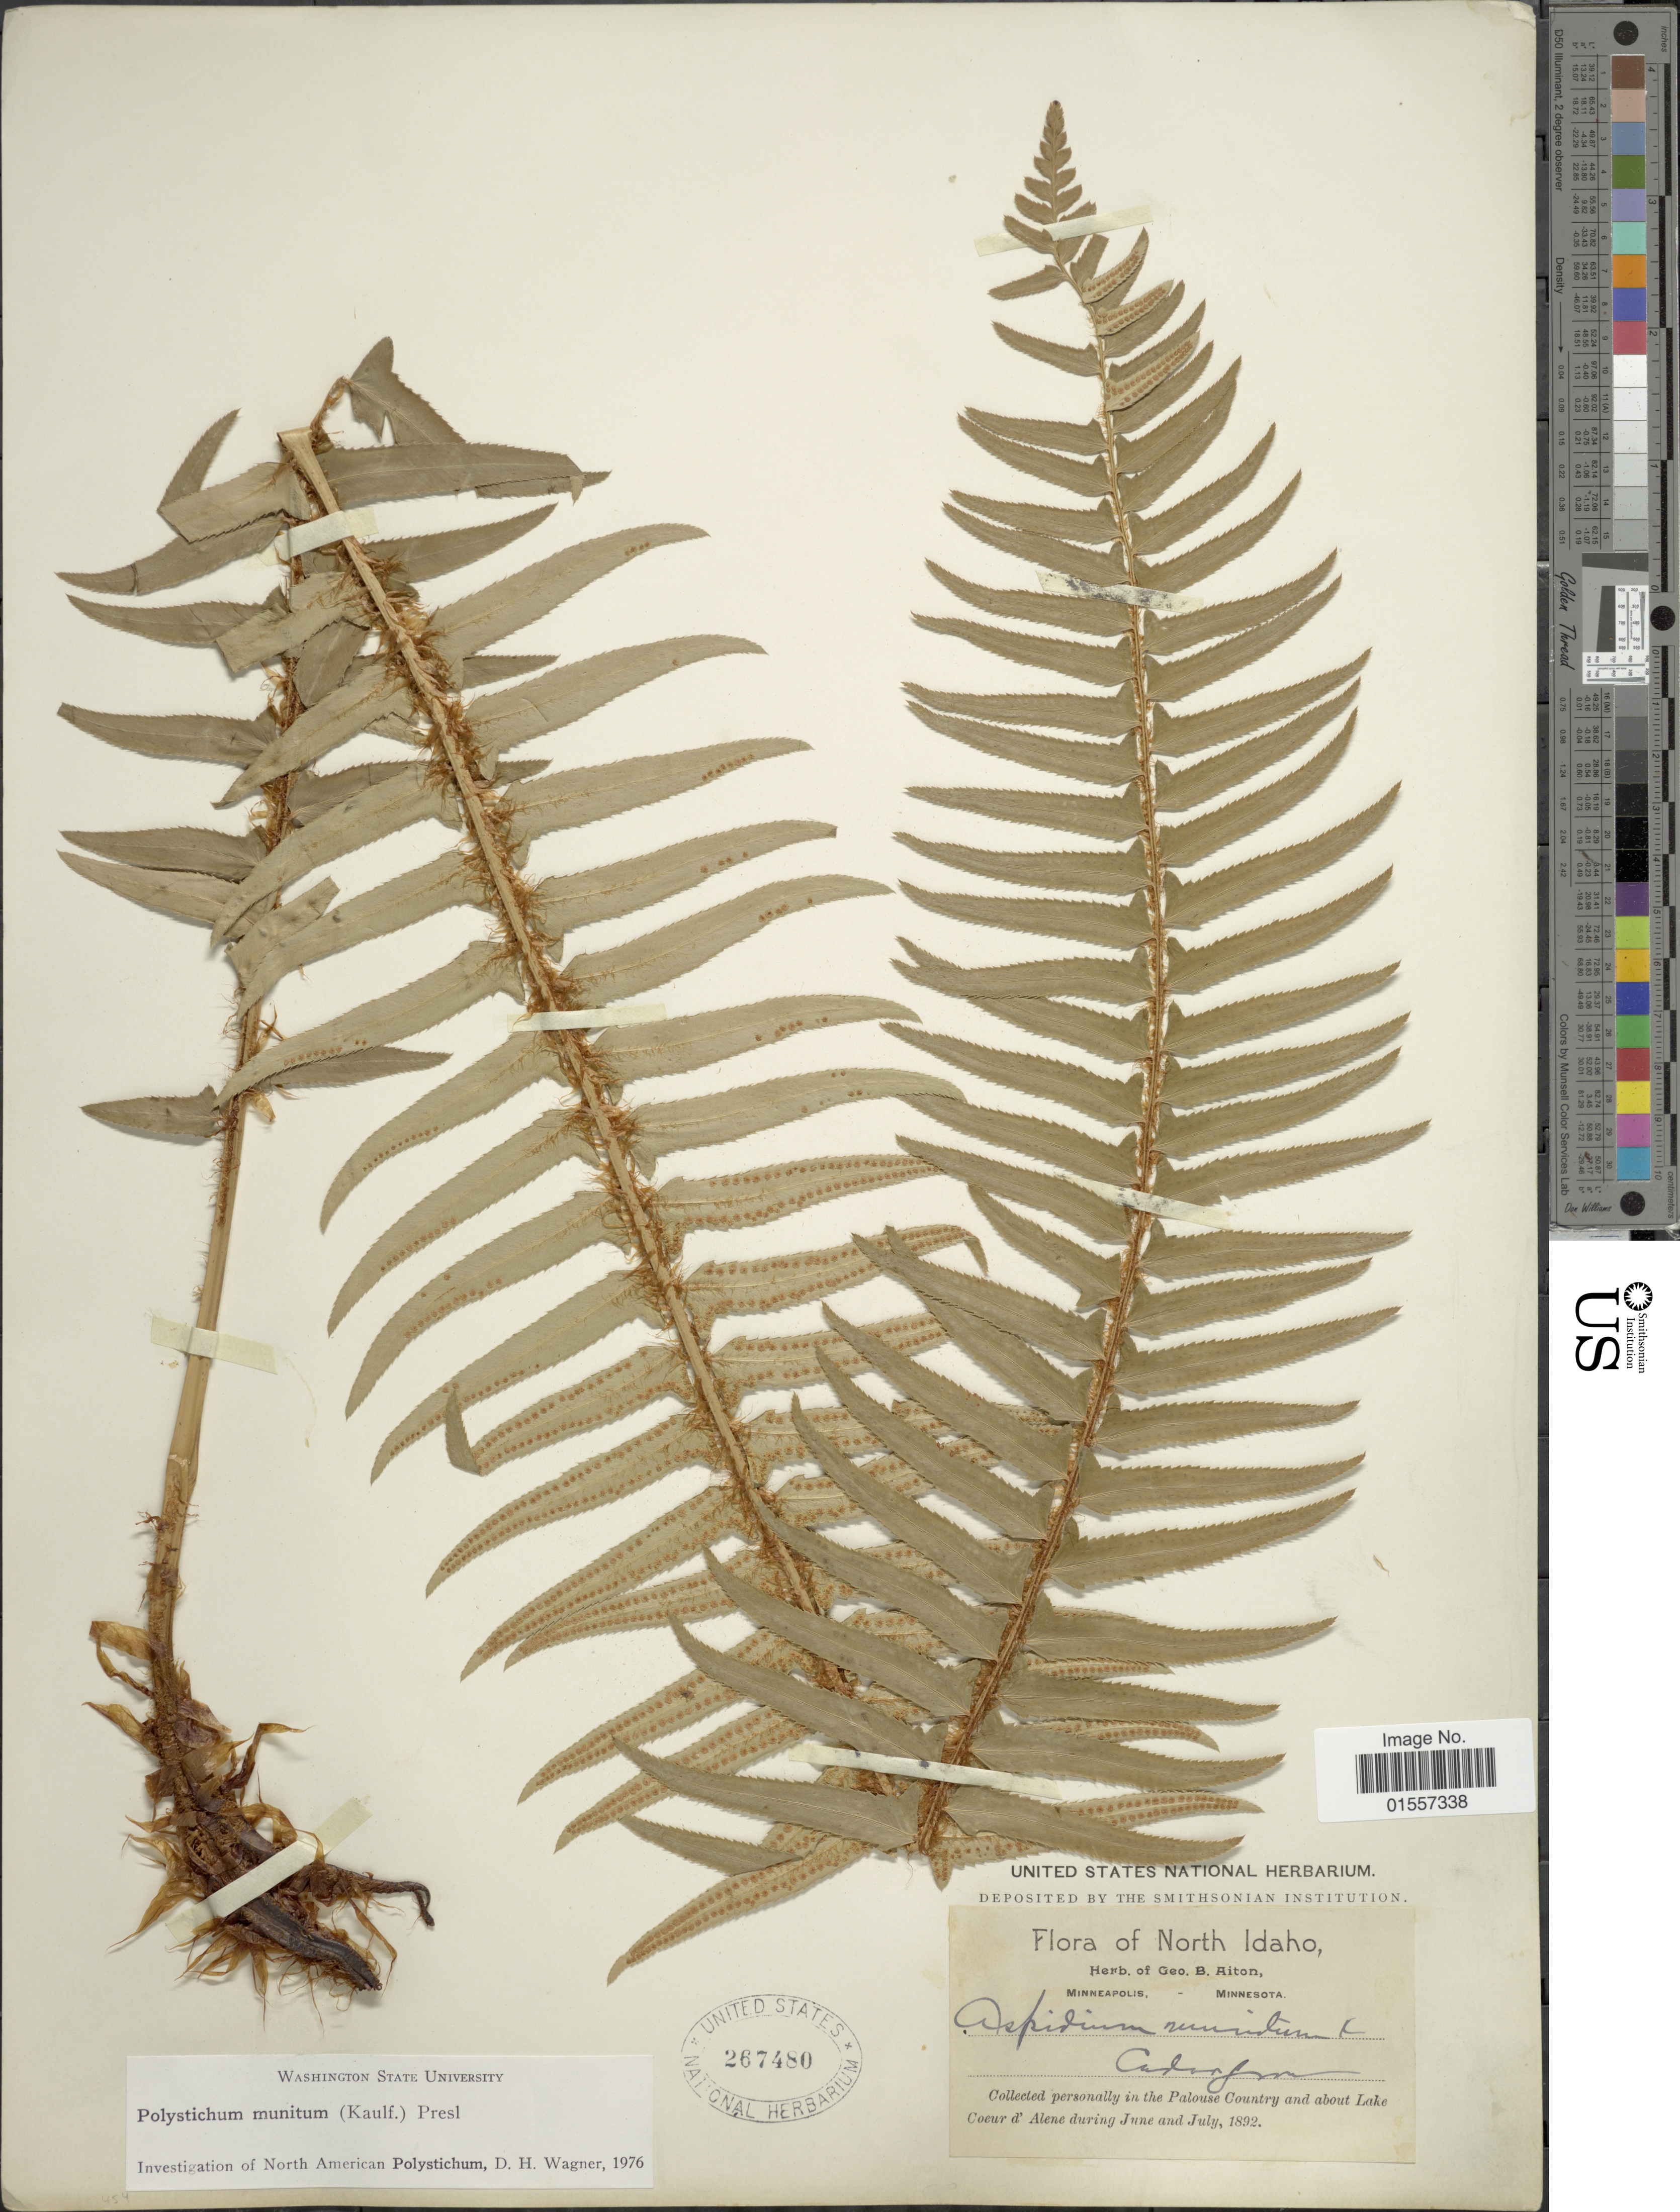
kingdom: Plantae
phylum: Tracheophyta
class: Polypodiopsida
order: Polypodiales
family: Dryopteridaceae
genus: Polystichum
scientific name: Polystichum munitum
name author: (Kaulf.) C. Presl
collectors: ex herb. Geo. B. Aiton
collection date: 1892-06/1892-07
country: United States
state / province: Idaho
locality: North Idaho, in the Palouse Country and about Lake Coeur d'Alene, Cedar Grove.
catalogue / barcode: US 267480